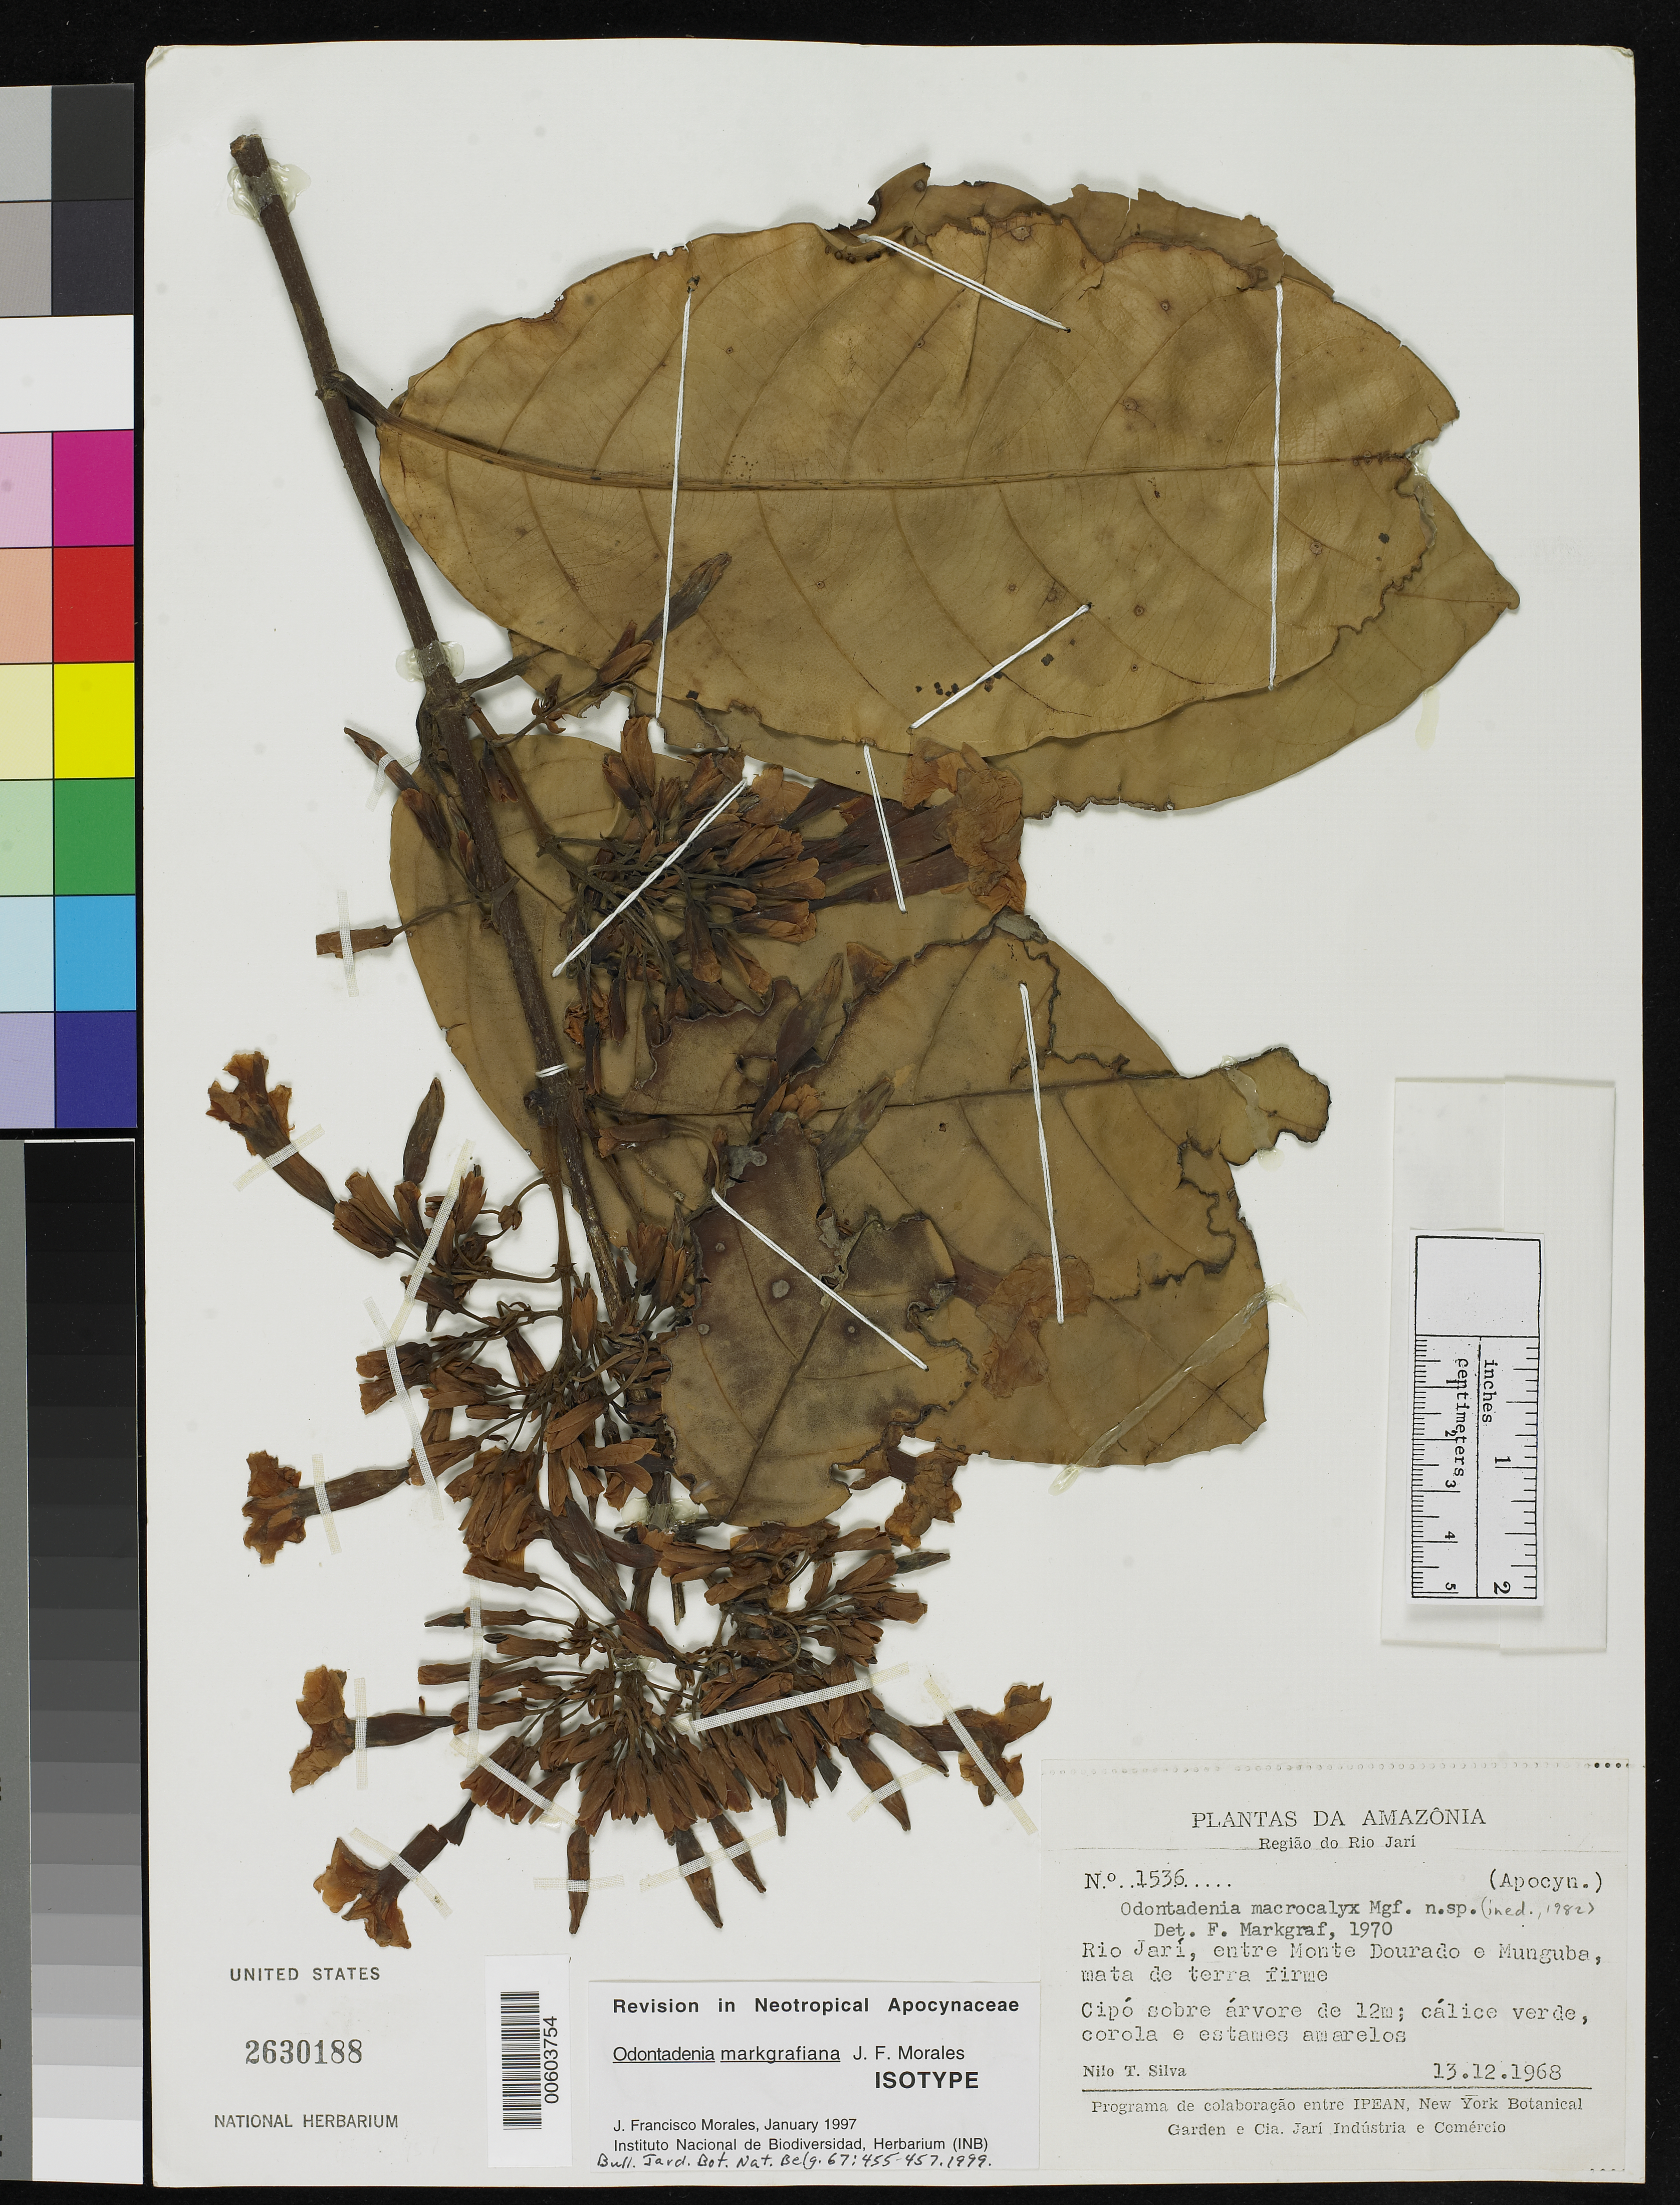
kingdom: Plantae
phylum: Tracheophyta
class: Magnoliopsida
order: Gentianales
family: Apocynaceae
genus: Odontadenia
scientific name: Odontadenia markgrafiana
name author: Morales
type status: Isotype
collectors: N. T. Silva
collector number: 1536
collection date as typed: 13 Dec 1968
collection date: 1968-12-13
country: Brazil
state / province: Amazonas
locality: Rio Jari, entre Monte Dourado Emunguba, mata de terra firme.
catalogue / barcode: US 2630188